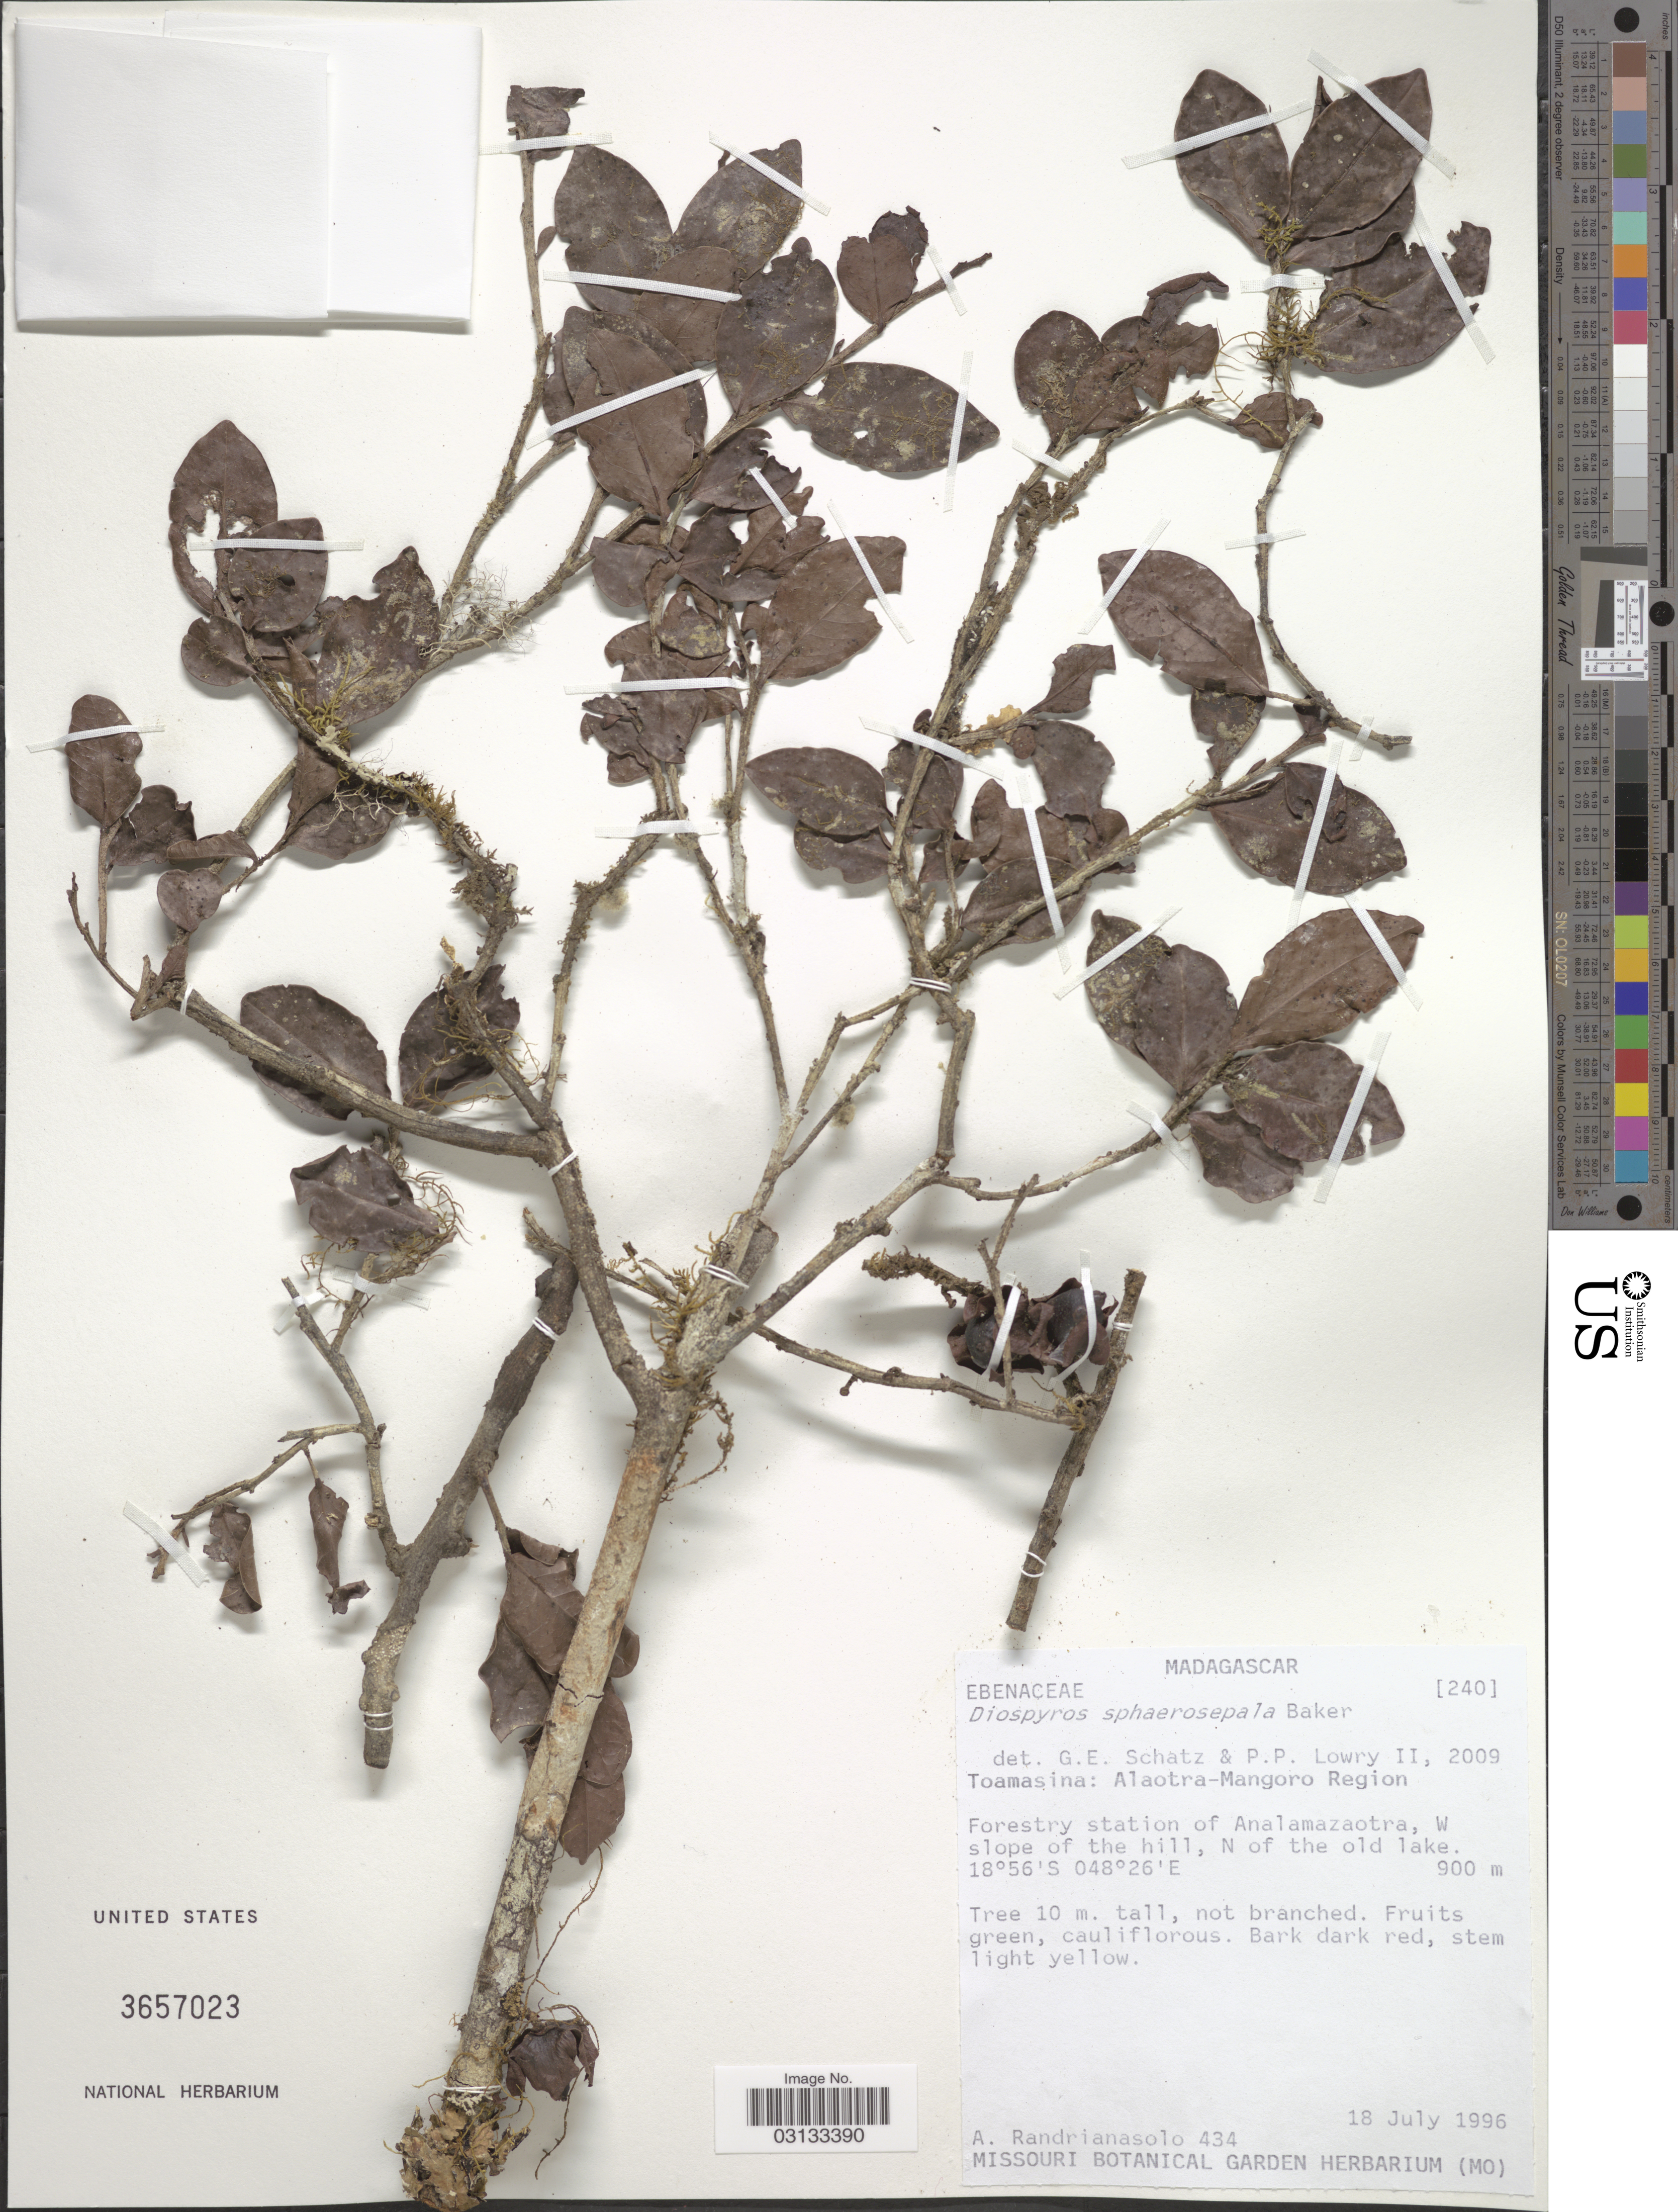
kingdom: Plantae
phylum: Tracheophyta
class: Magnoliopsida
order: Ericales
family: Ebenaceae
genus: Diospyros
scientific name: Diospyros sphaerosepala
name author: Baker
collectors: A. Randrianasolo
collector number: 434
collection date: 1996-07-18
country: Madagascar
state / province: Alaotra Mangoro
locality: Alaotra-Mangoro Region, Forestry station of Analamazaotra, W slope of the hill, N of the old lake.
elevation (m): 900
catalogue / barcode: US 3657023